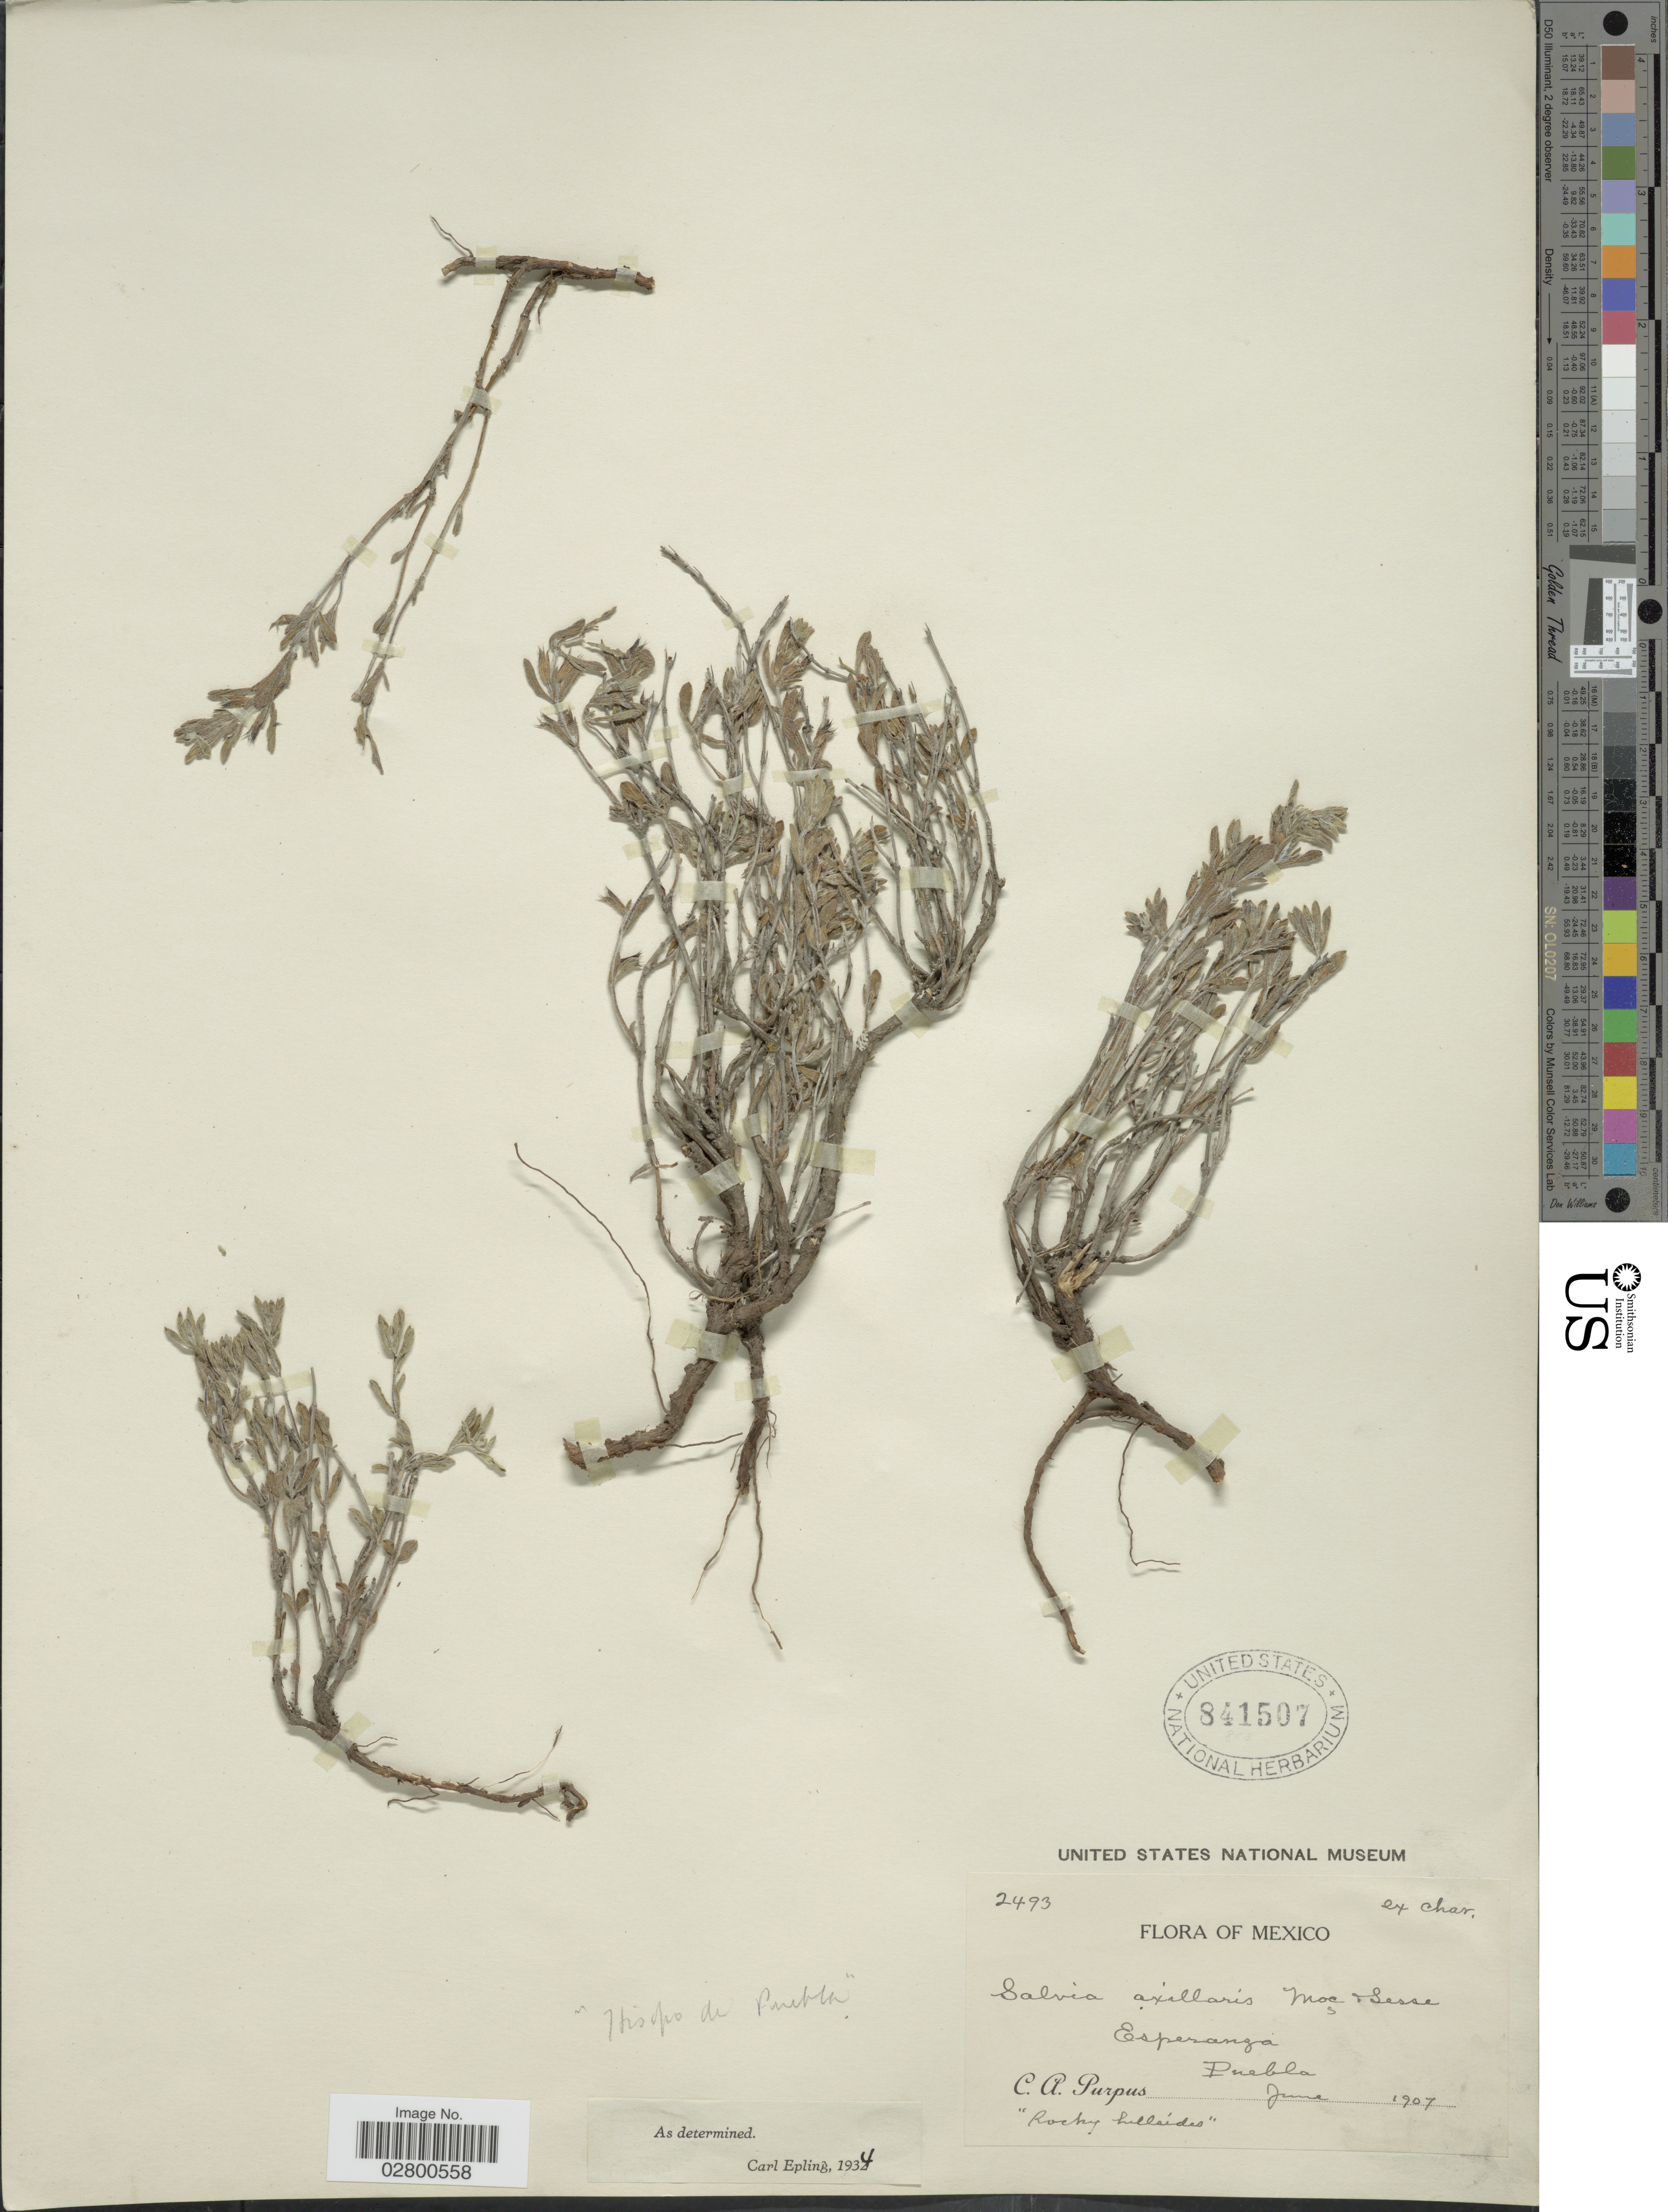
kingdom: Plantae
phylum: Tracheophyta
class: Magnoliopsida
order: Lamiales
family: Lamiaceae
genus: Salvia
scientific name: Salvia axillaris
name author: Moc. & Sessé ex Benth.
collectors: C. A. Purpus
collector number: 2493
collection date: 1907-06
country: Mexico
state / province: Puebla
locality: Esperanza.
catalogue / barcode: US 841507